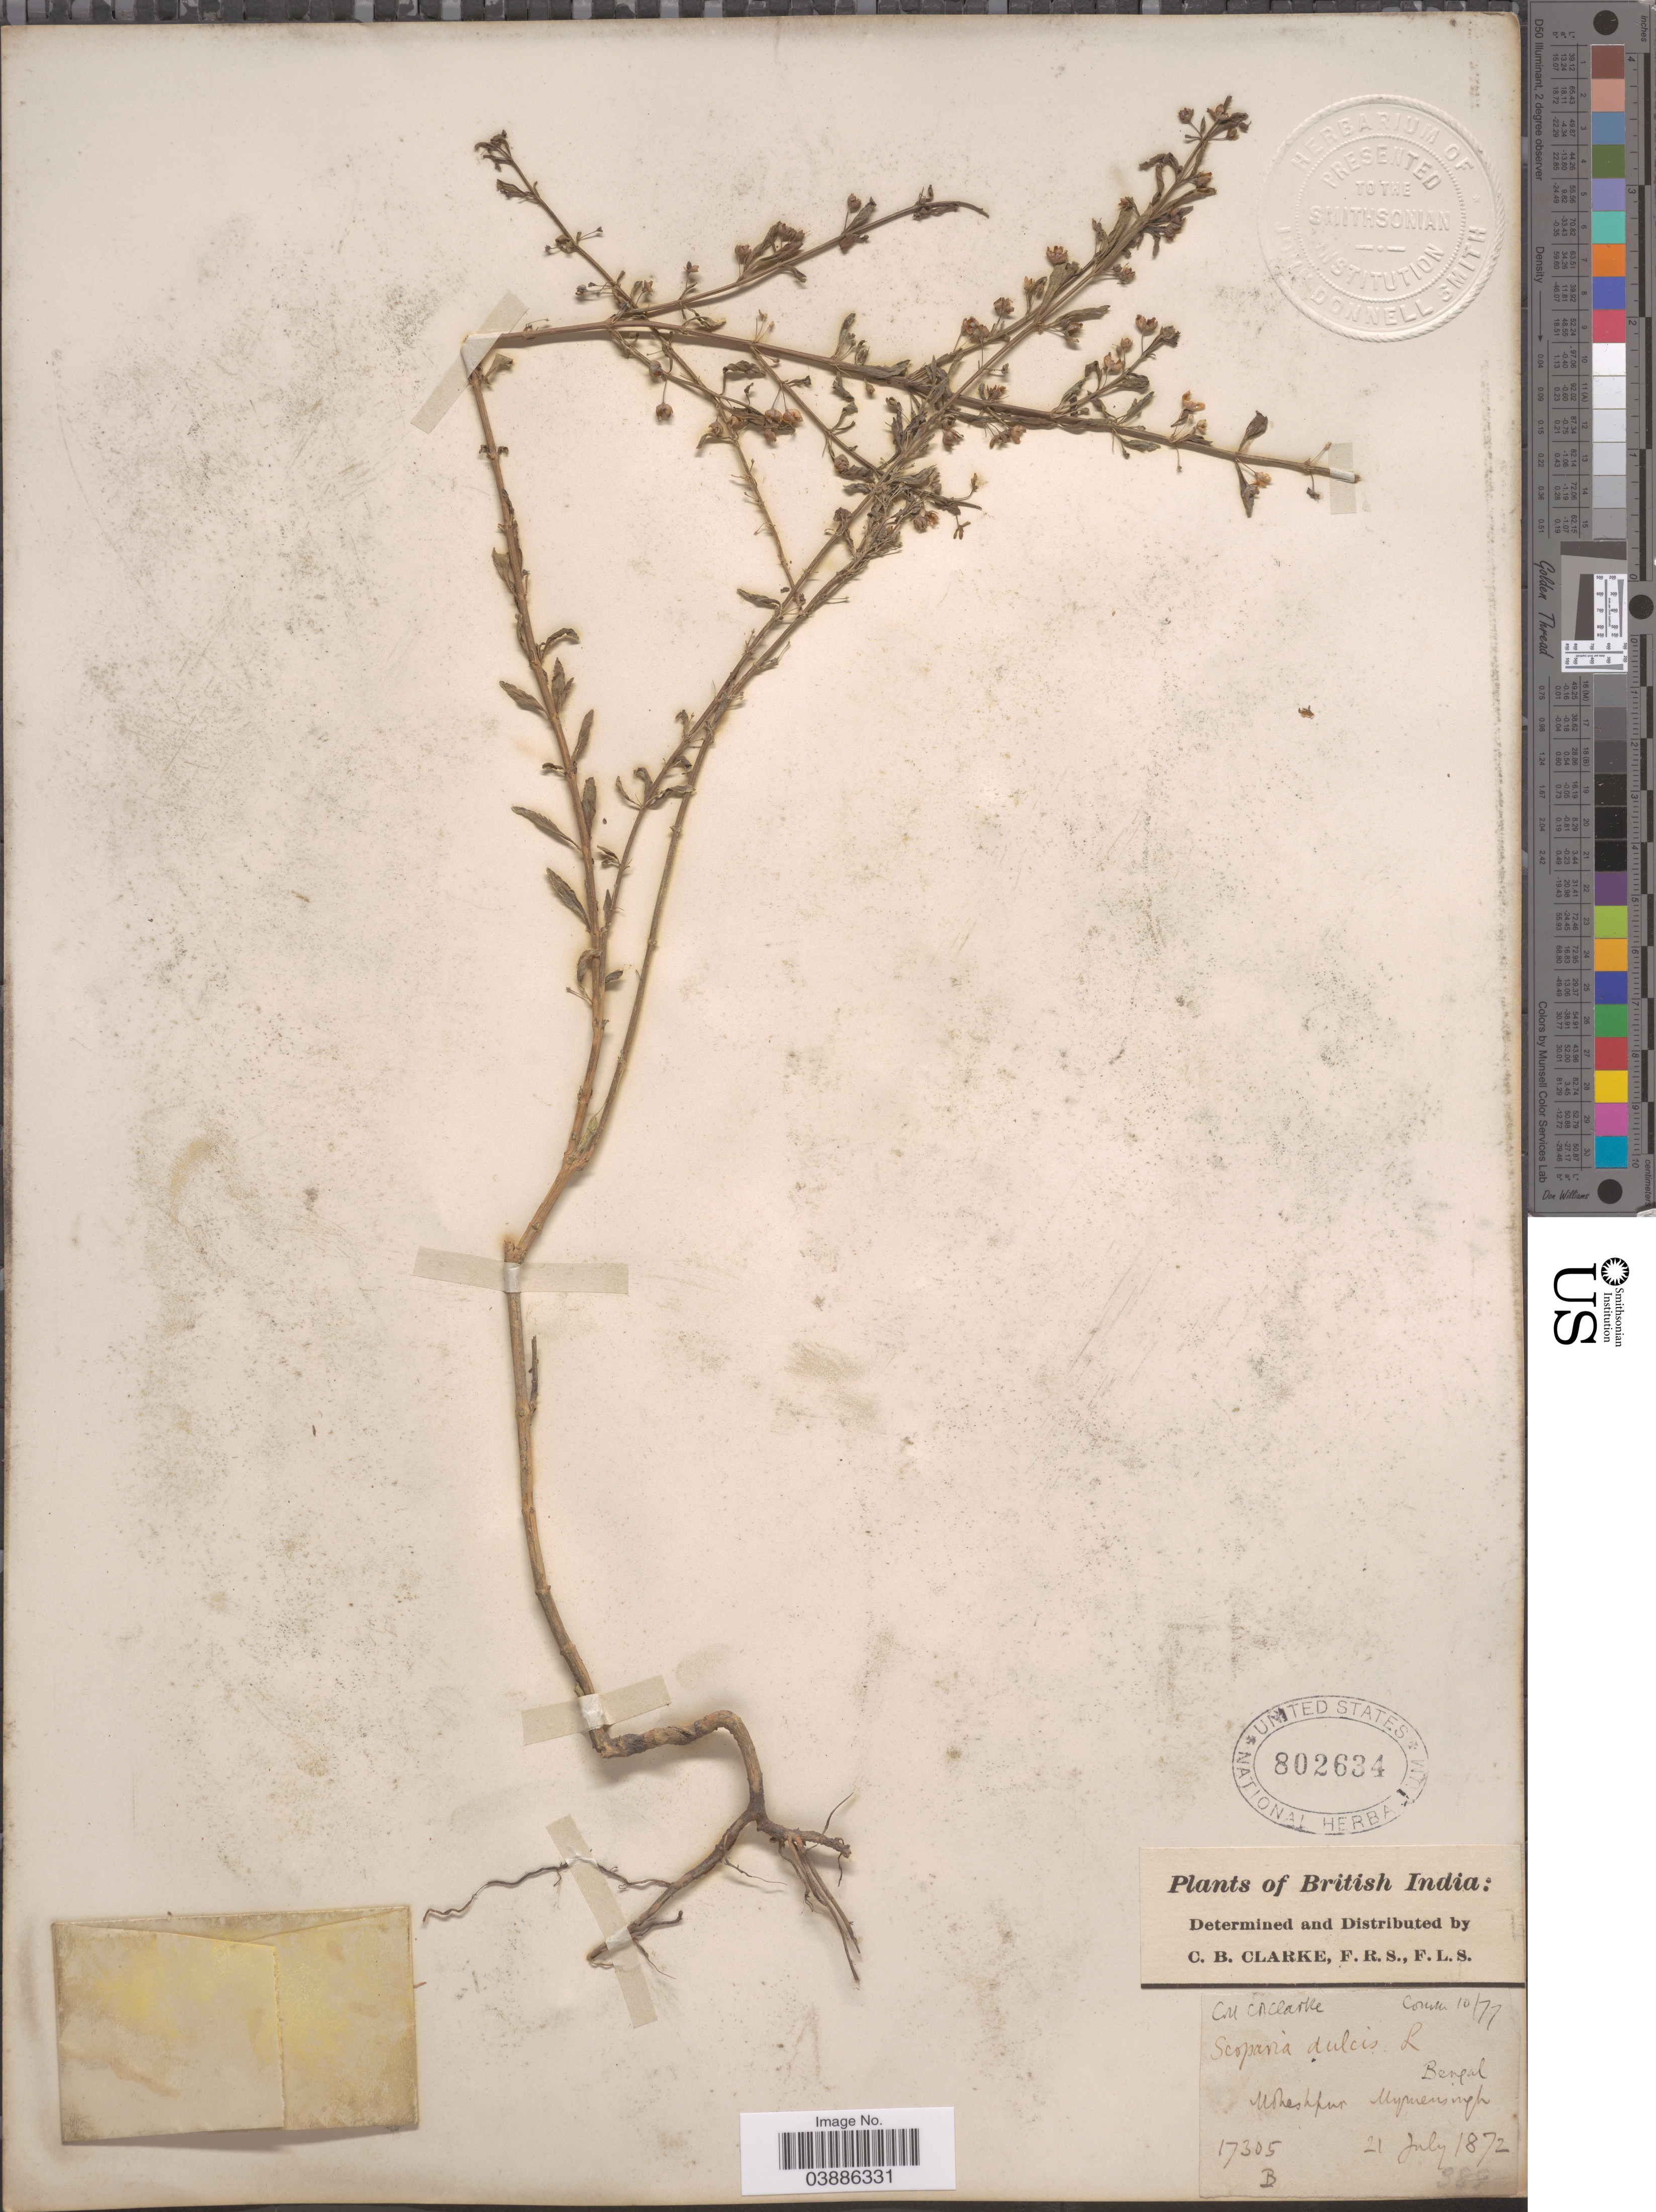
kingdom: Plantae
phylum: Tracheophyta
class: Magnoliopsida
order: Lamiales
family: Plantaginaceae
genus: Scoparia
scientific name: Scoparia dulcis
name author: L.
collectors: C. B. Clarke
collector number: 17305B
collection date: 1872-07-21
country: India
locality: British India. Bengal. Moheshpur Mymensingh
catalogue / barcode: US 802634